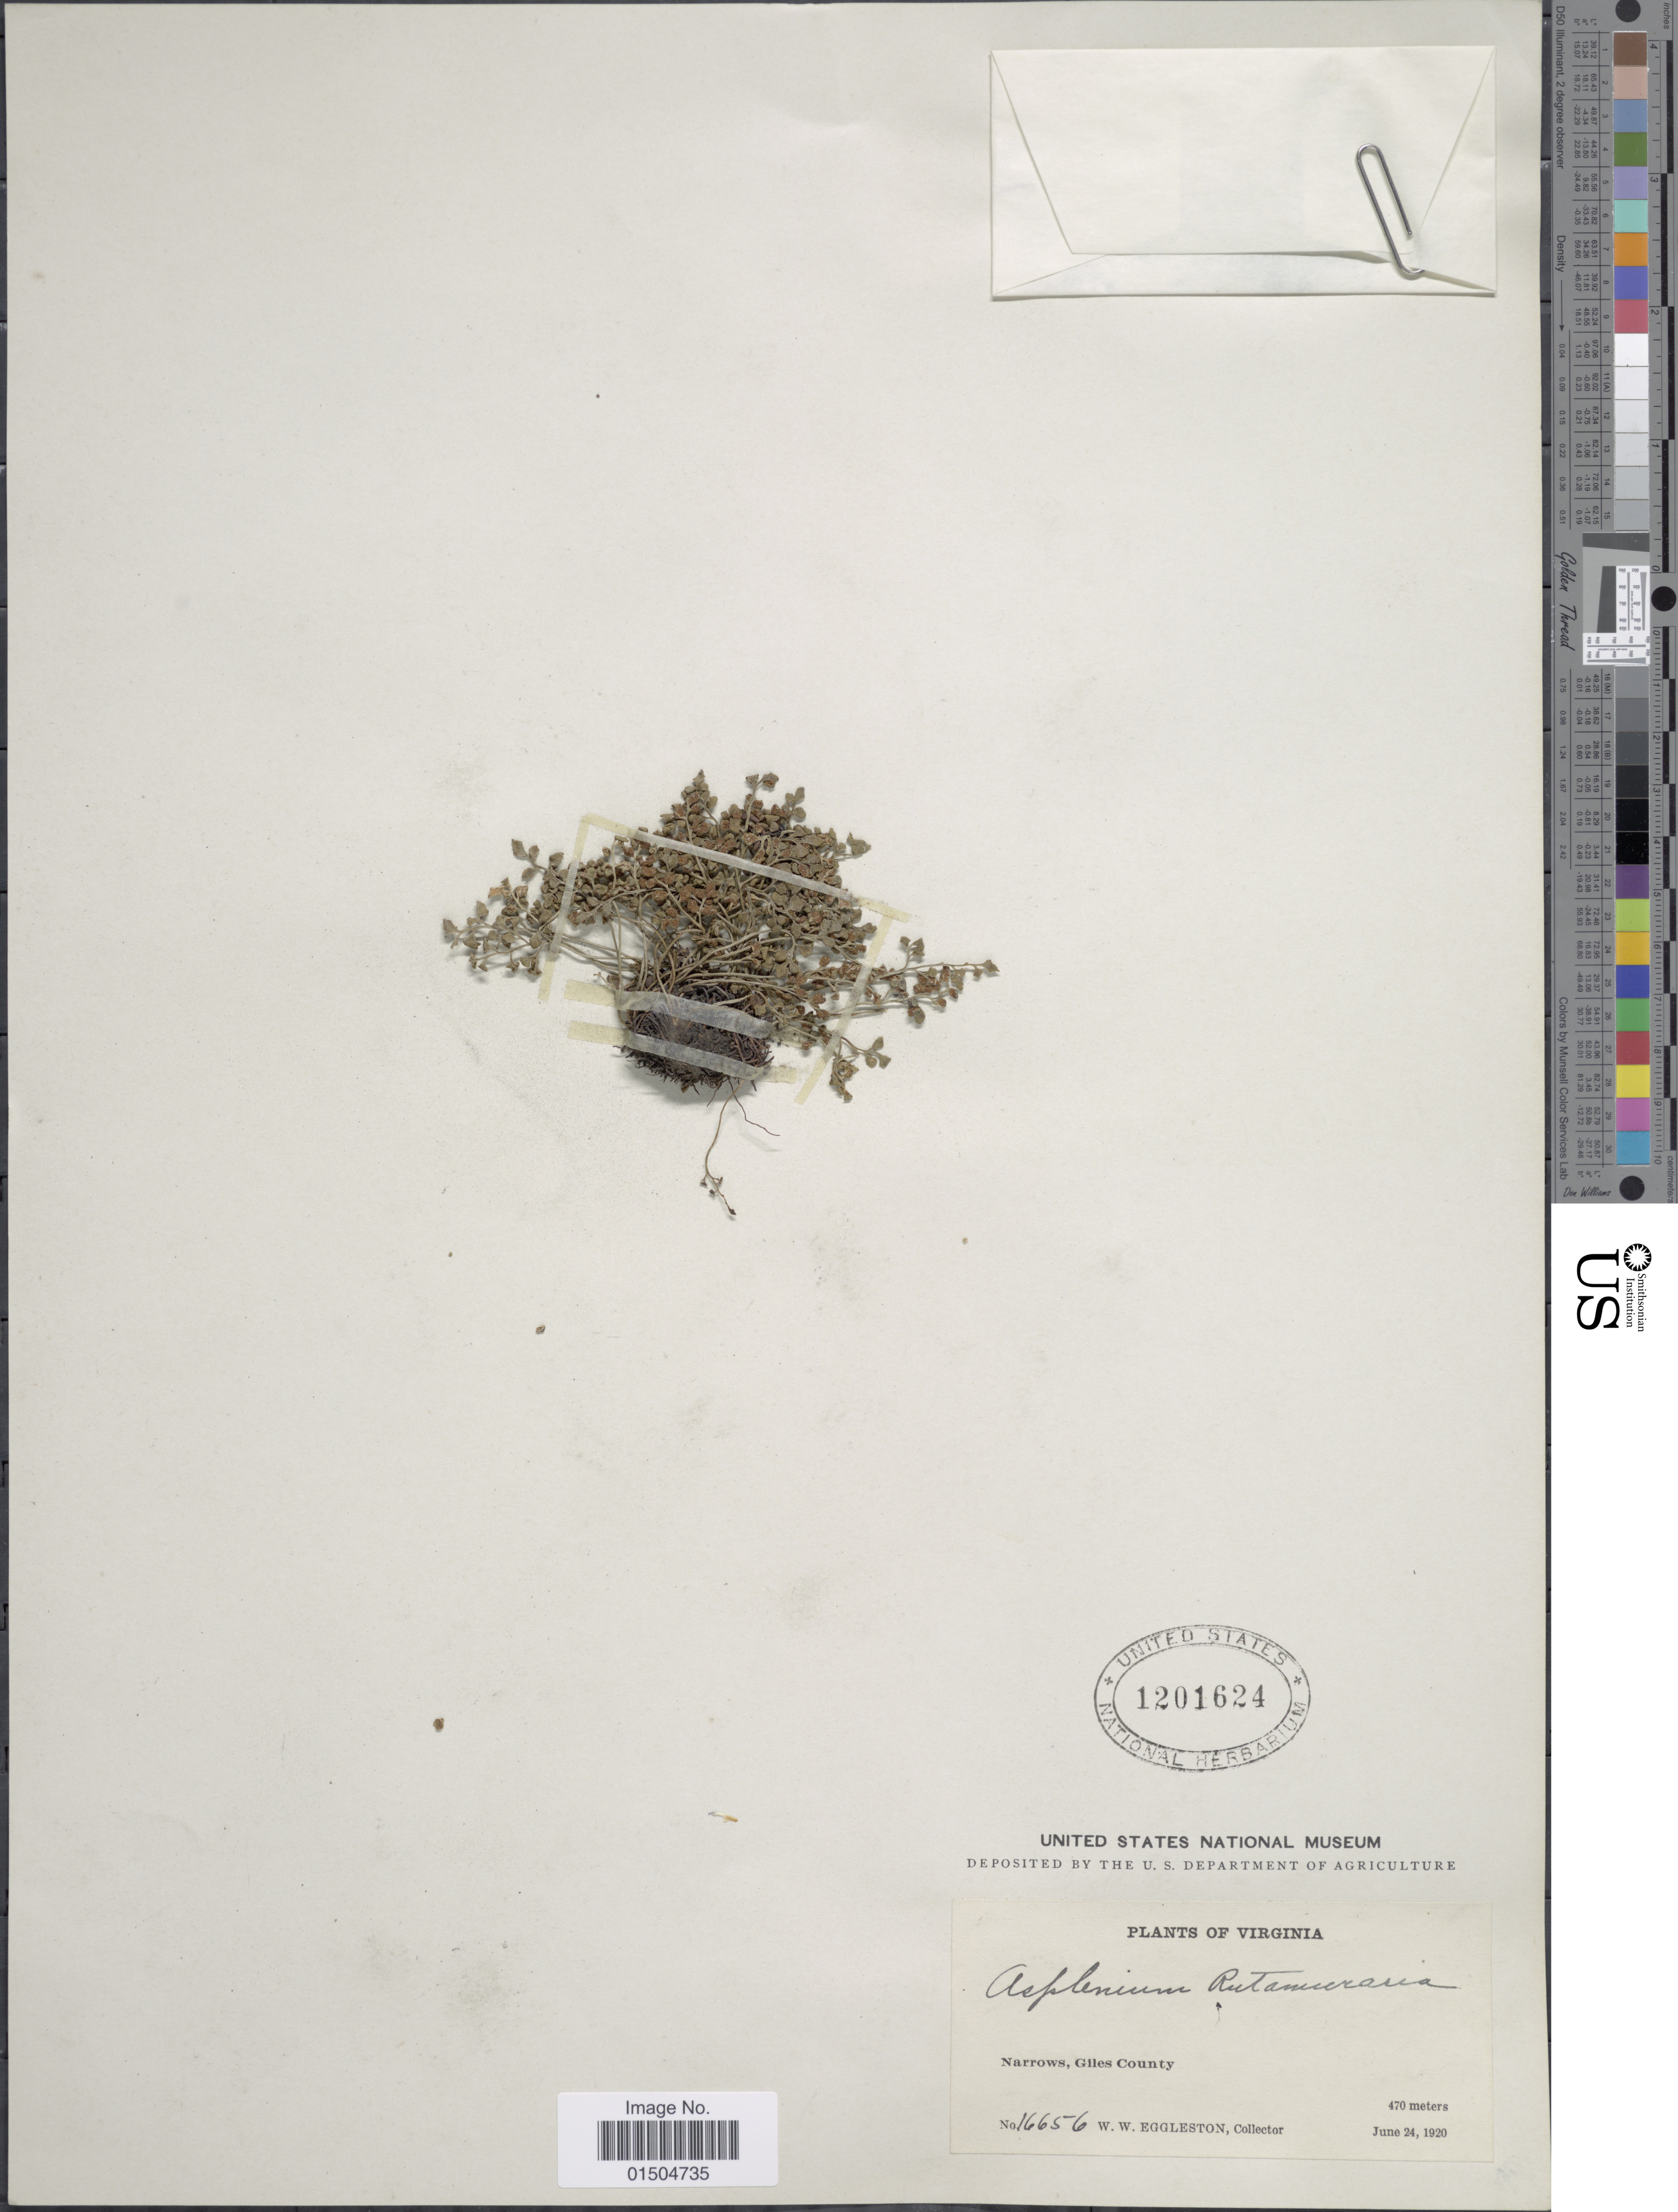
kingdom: Plantae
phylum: Tracheophyta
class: Polypodiopsida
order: Polypodiales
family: Aspleniaceae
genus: Asplenium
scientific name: Asplenium ruta-muraria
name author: L.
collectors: W. W. Eggleston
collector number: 16656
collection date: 1920-06-24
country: United States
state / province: Virginia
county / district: Giles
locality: Narrows, Giles County.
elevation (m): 470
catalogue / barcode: US 1201624